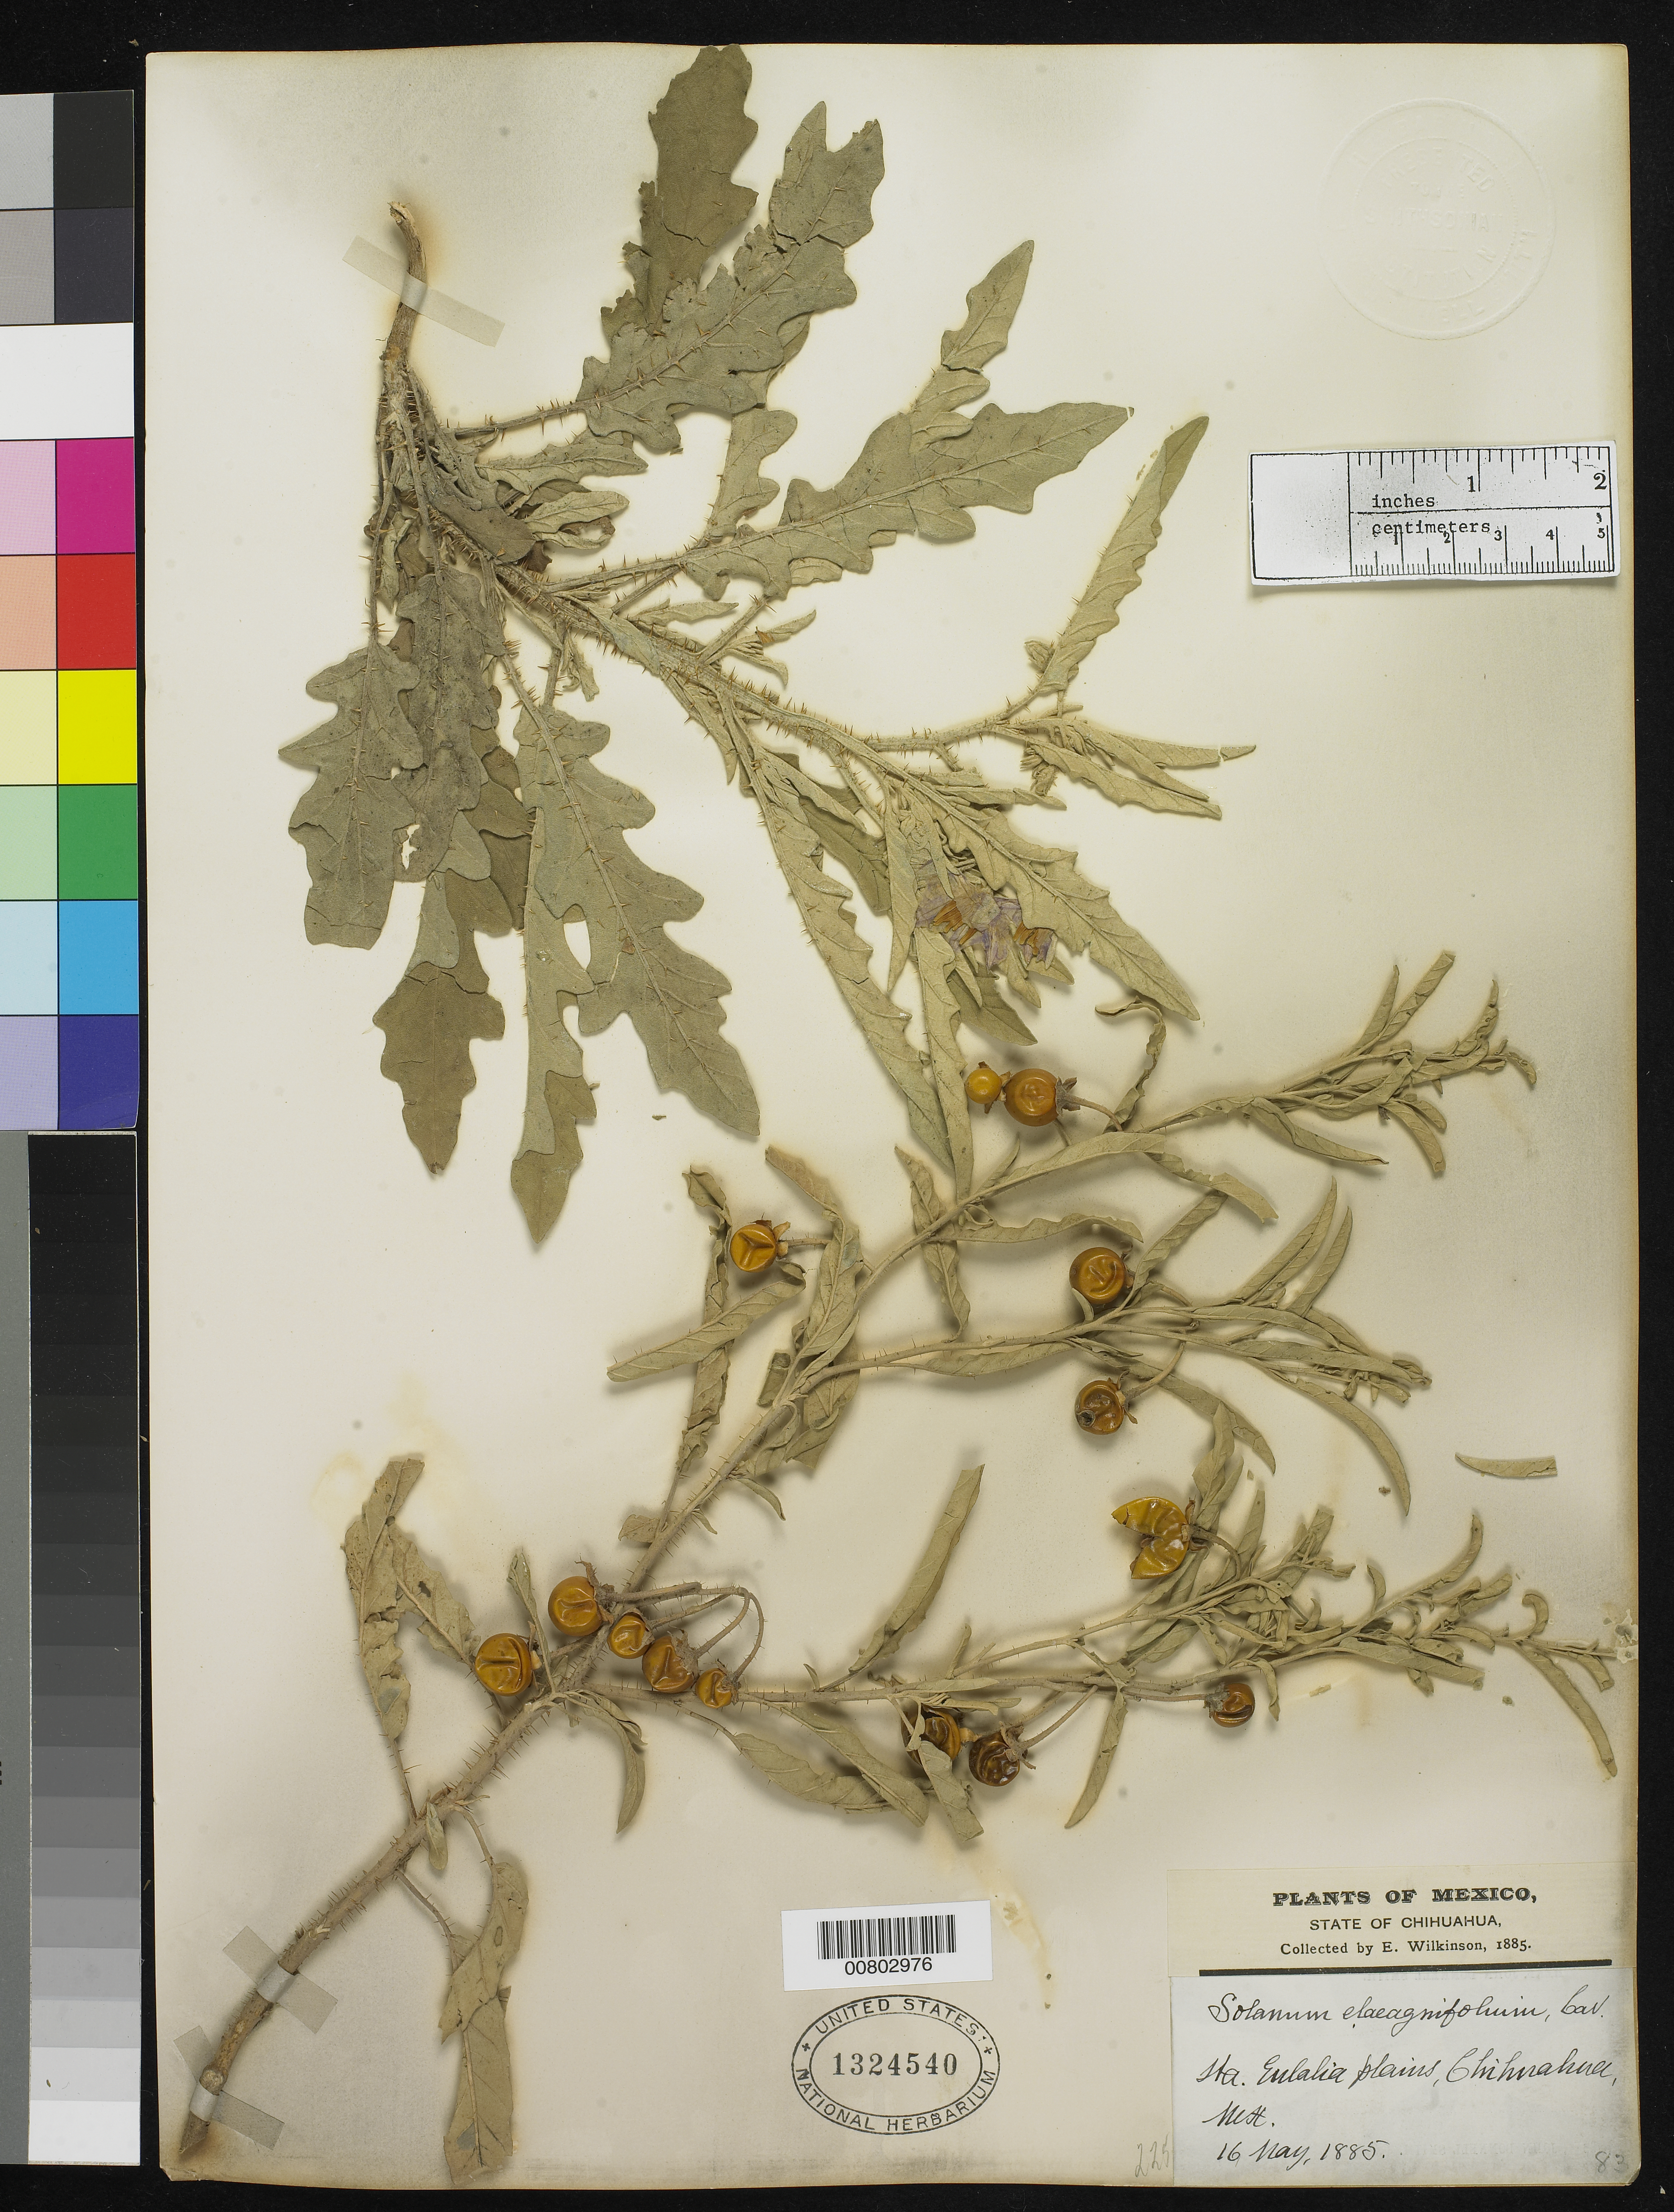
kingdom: Plantae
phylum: Tracheophyta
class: Magnoliopsida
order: Solanales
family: Solanaceae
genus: Solanum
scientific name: Solanum elaeagnifolium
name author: Cav.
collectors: E. Wilkinson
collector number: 83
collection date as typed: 16 May 1885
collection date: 1885-05-16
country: Mexico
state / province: Chihuahua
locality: Sta. Eulalia plains, Chihuahua.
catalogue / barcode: US 1324540